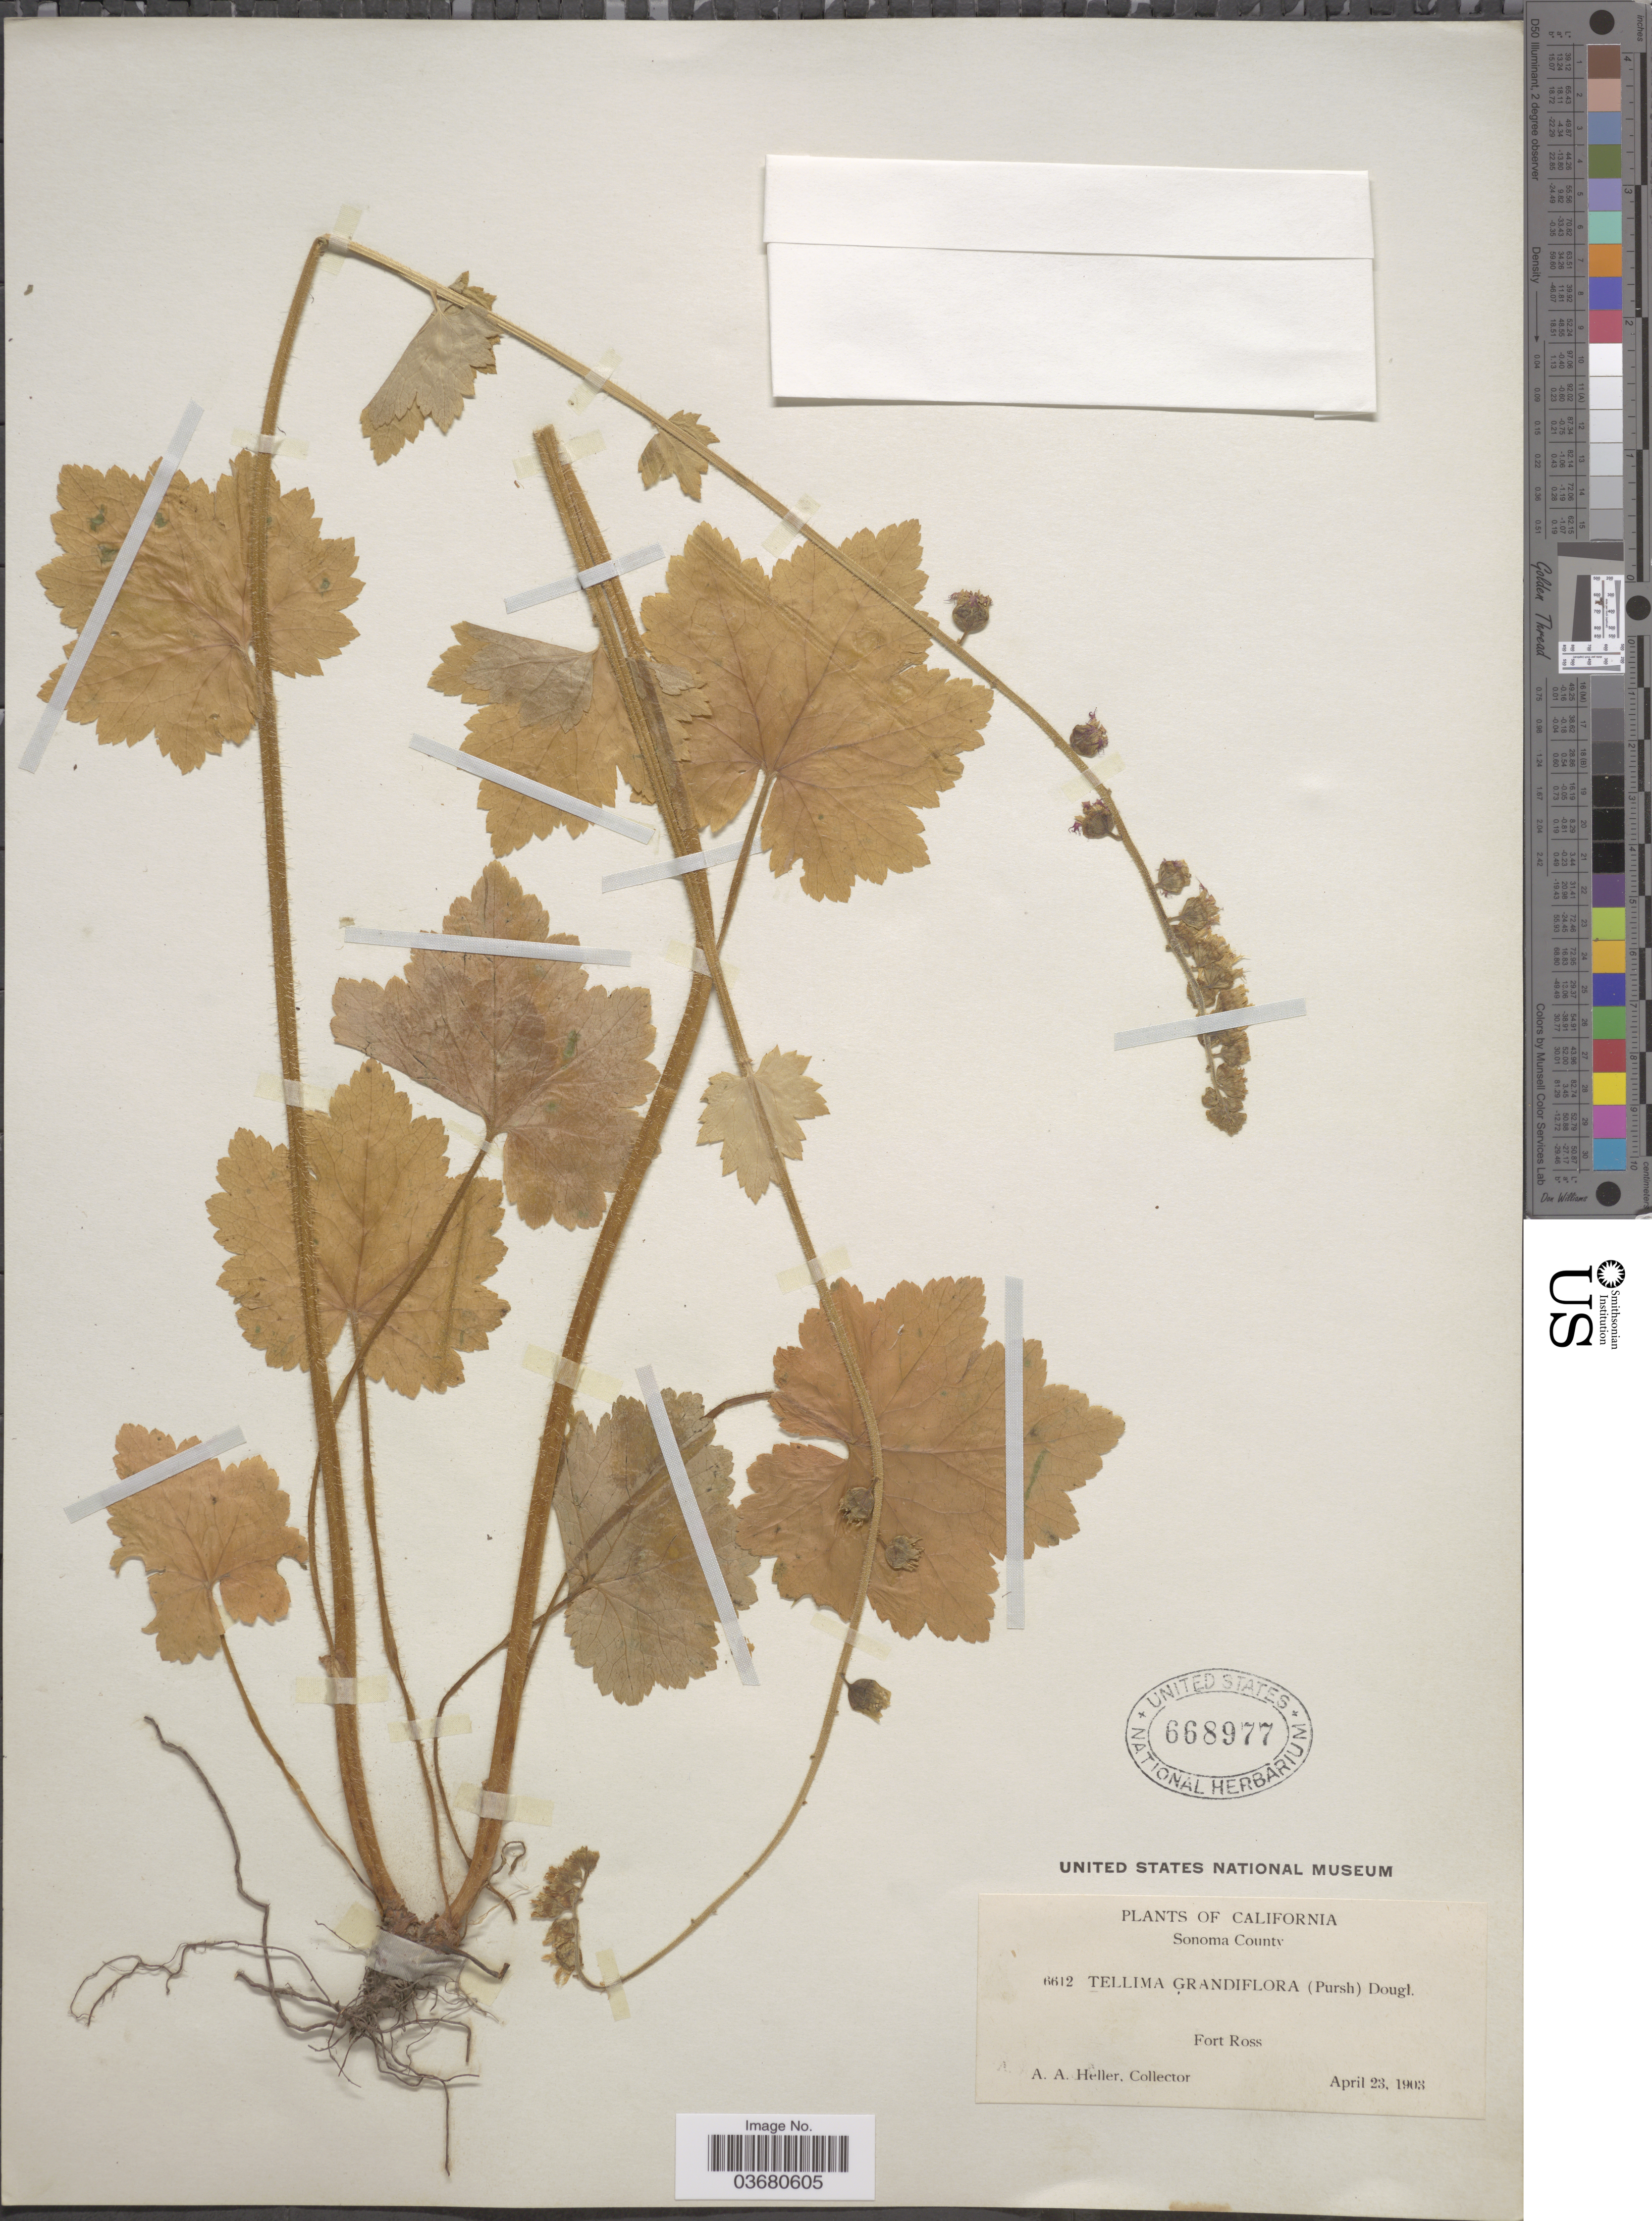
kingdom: Plantae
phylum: Tracheophyta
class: Magnoliopsida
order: Saxifragales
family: Saxifragaceae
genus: Tellima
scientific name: Tellima grandiflora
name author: (Pursh) Douglas ex Lindl.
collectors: A. A. Heller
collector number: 6612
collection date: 1903-04-23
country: United States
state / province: California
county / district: Sonoma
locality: Sonoma County. Fort Ross.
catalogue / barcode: US 668977